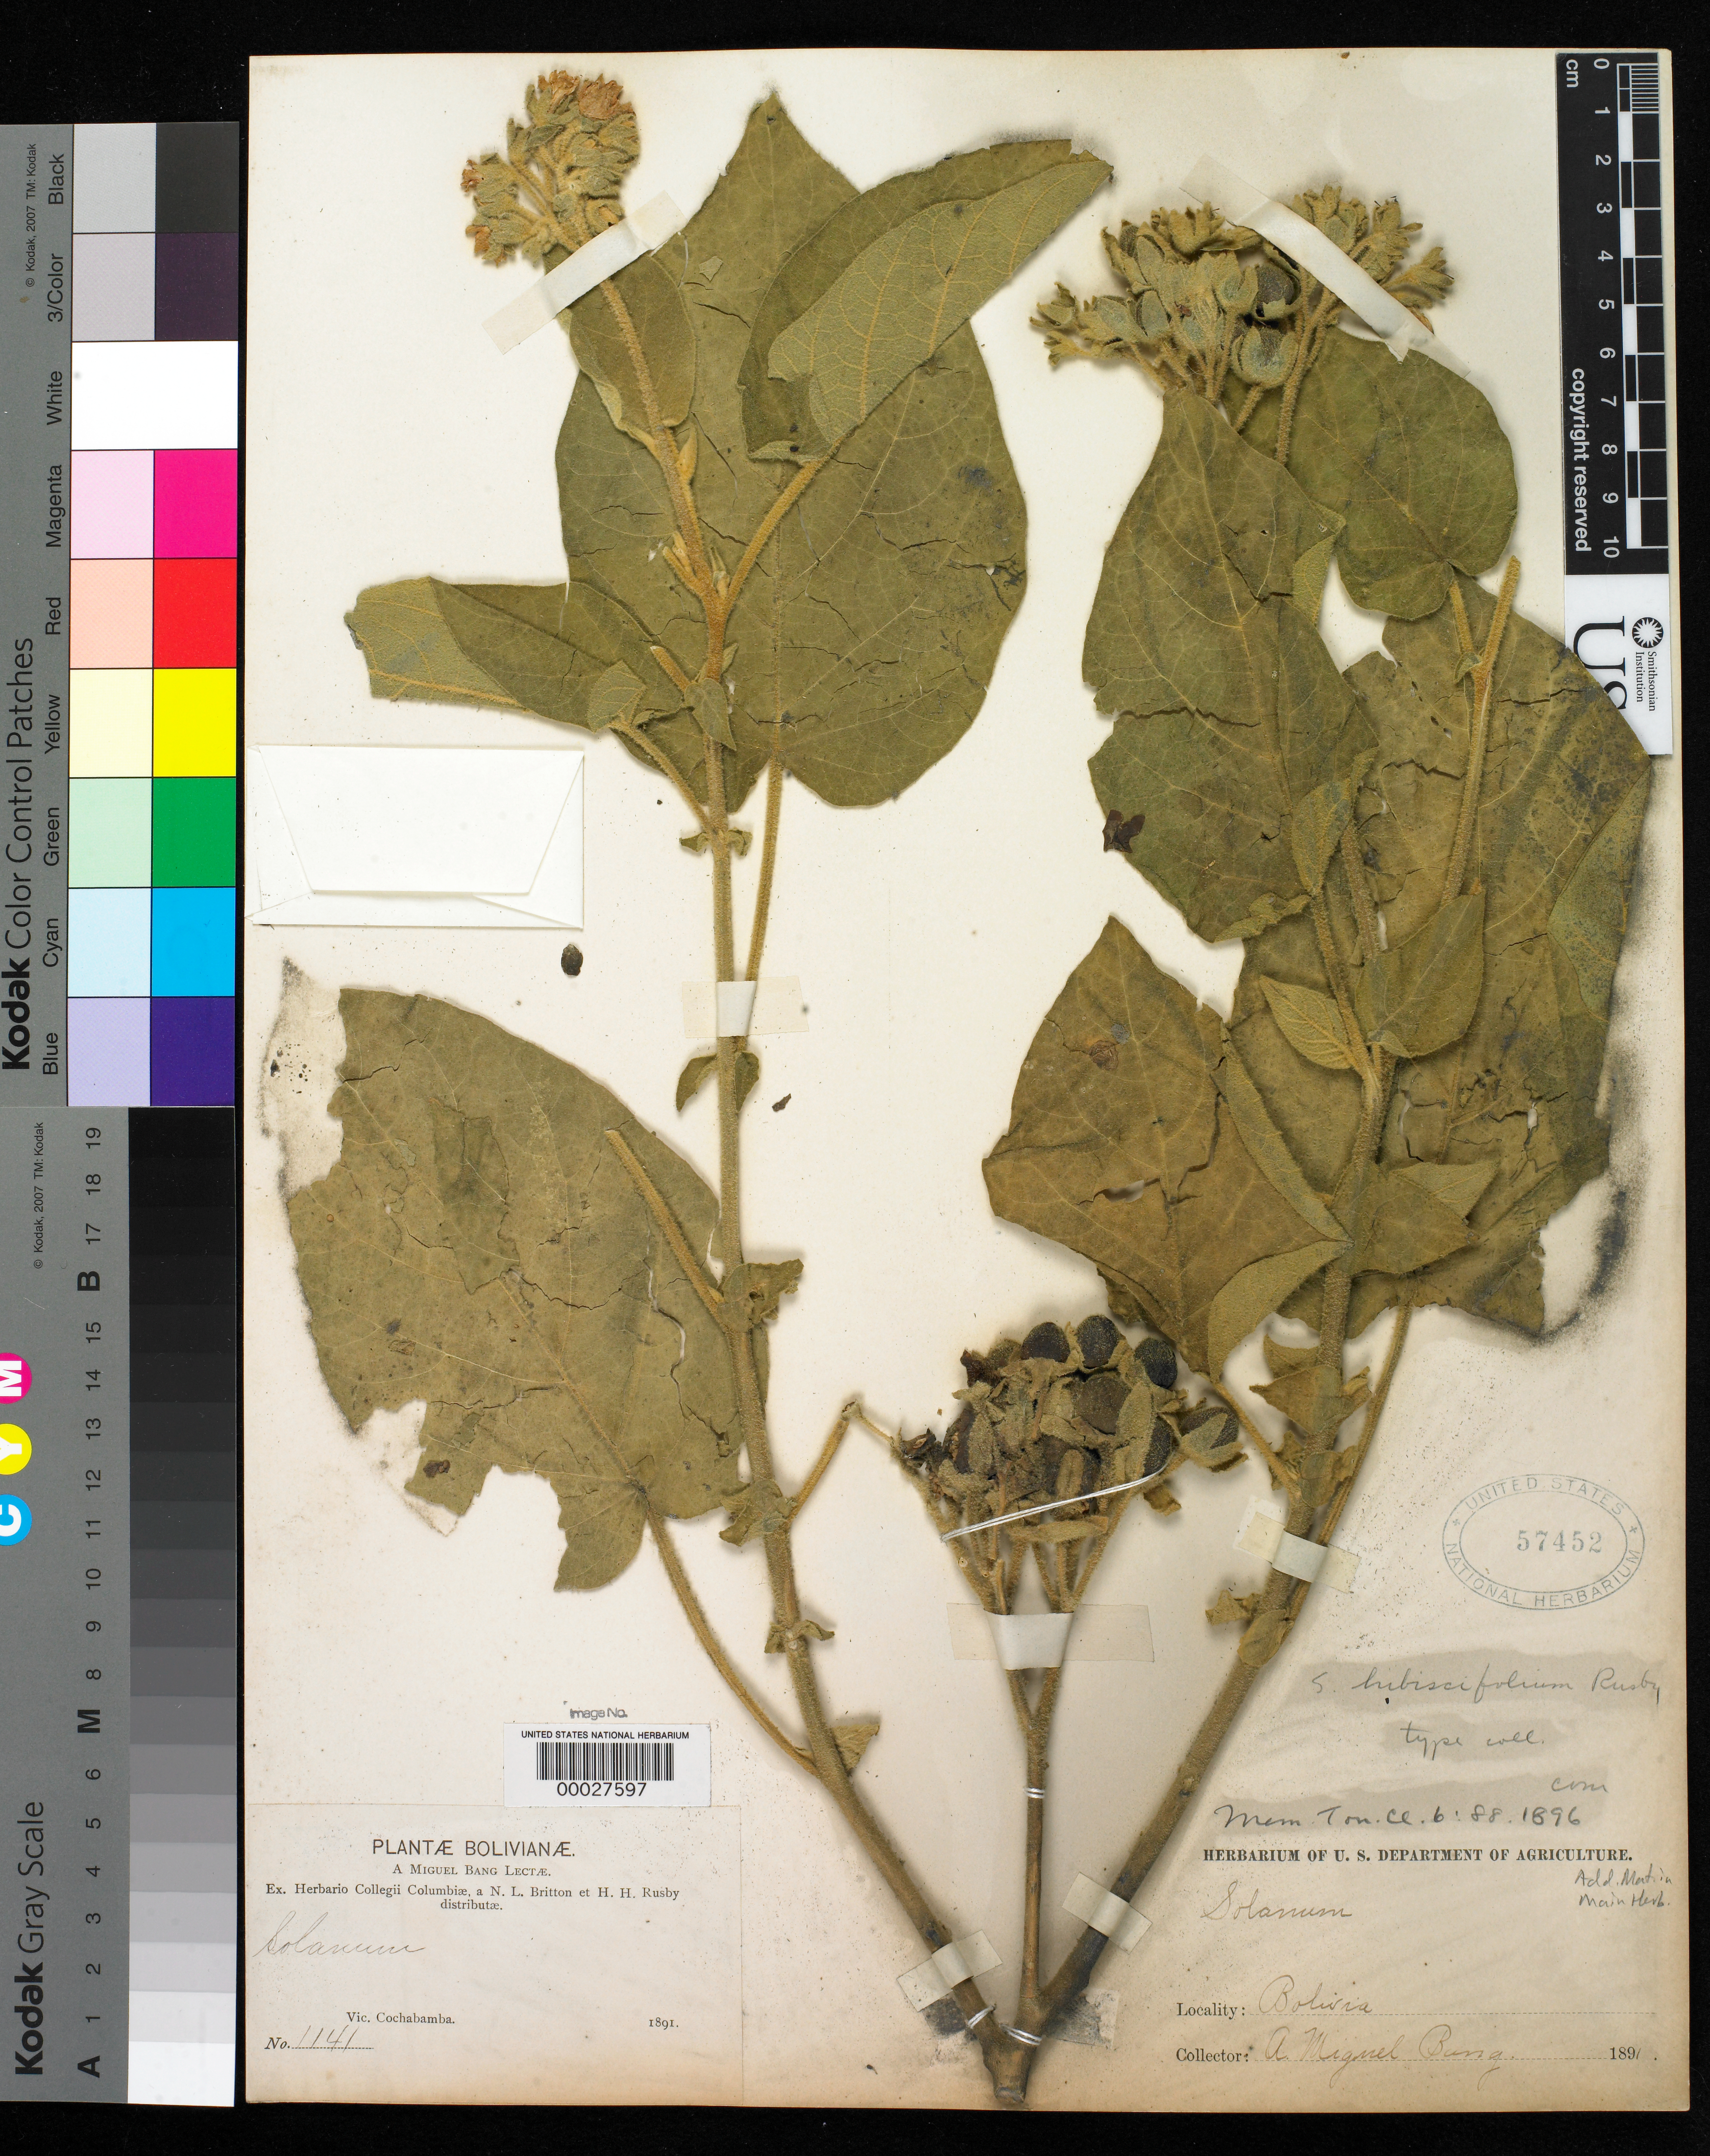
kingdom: Plantae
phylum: Tracheophyta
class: Magnoliopsida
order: Solanales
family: Solanaceae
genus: Solanum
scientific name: Solanum hibiscifolium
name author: Rusby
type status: Isotype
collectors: M. Bang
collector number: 1141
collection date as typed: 1891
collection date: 1891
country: Bolivia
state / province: Cochabamba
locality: Vic. Cochabamba.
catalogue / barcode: US 57452